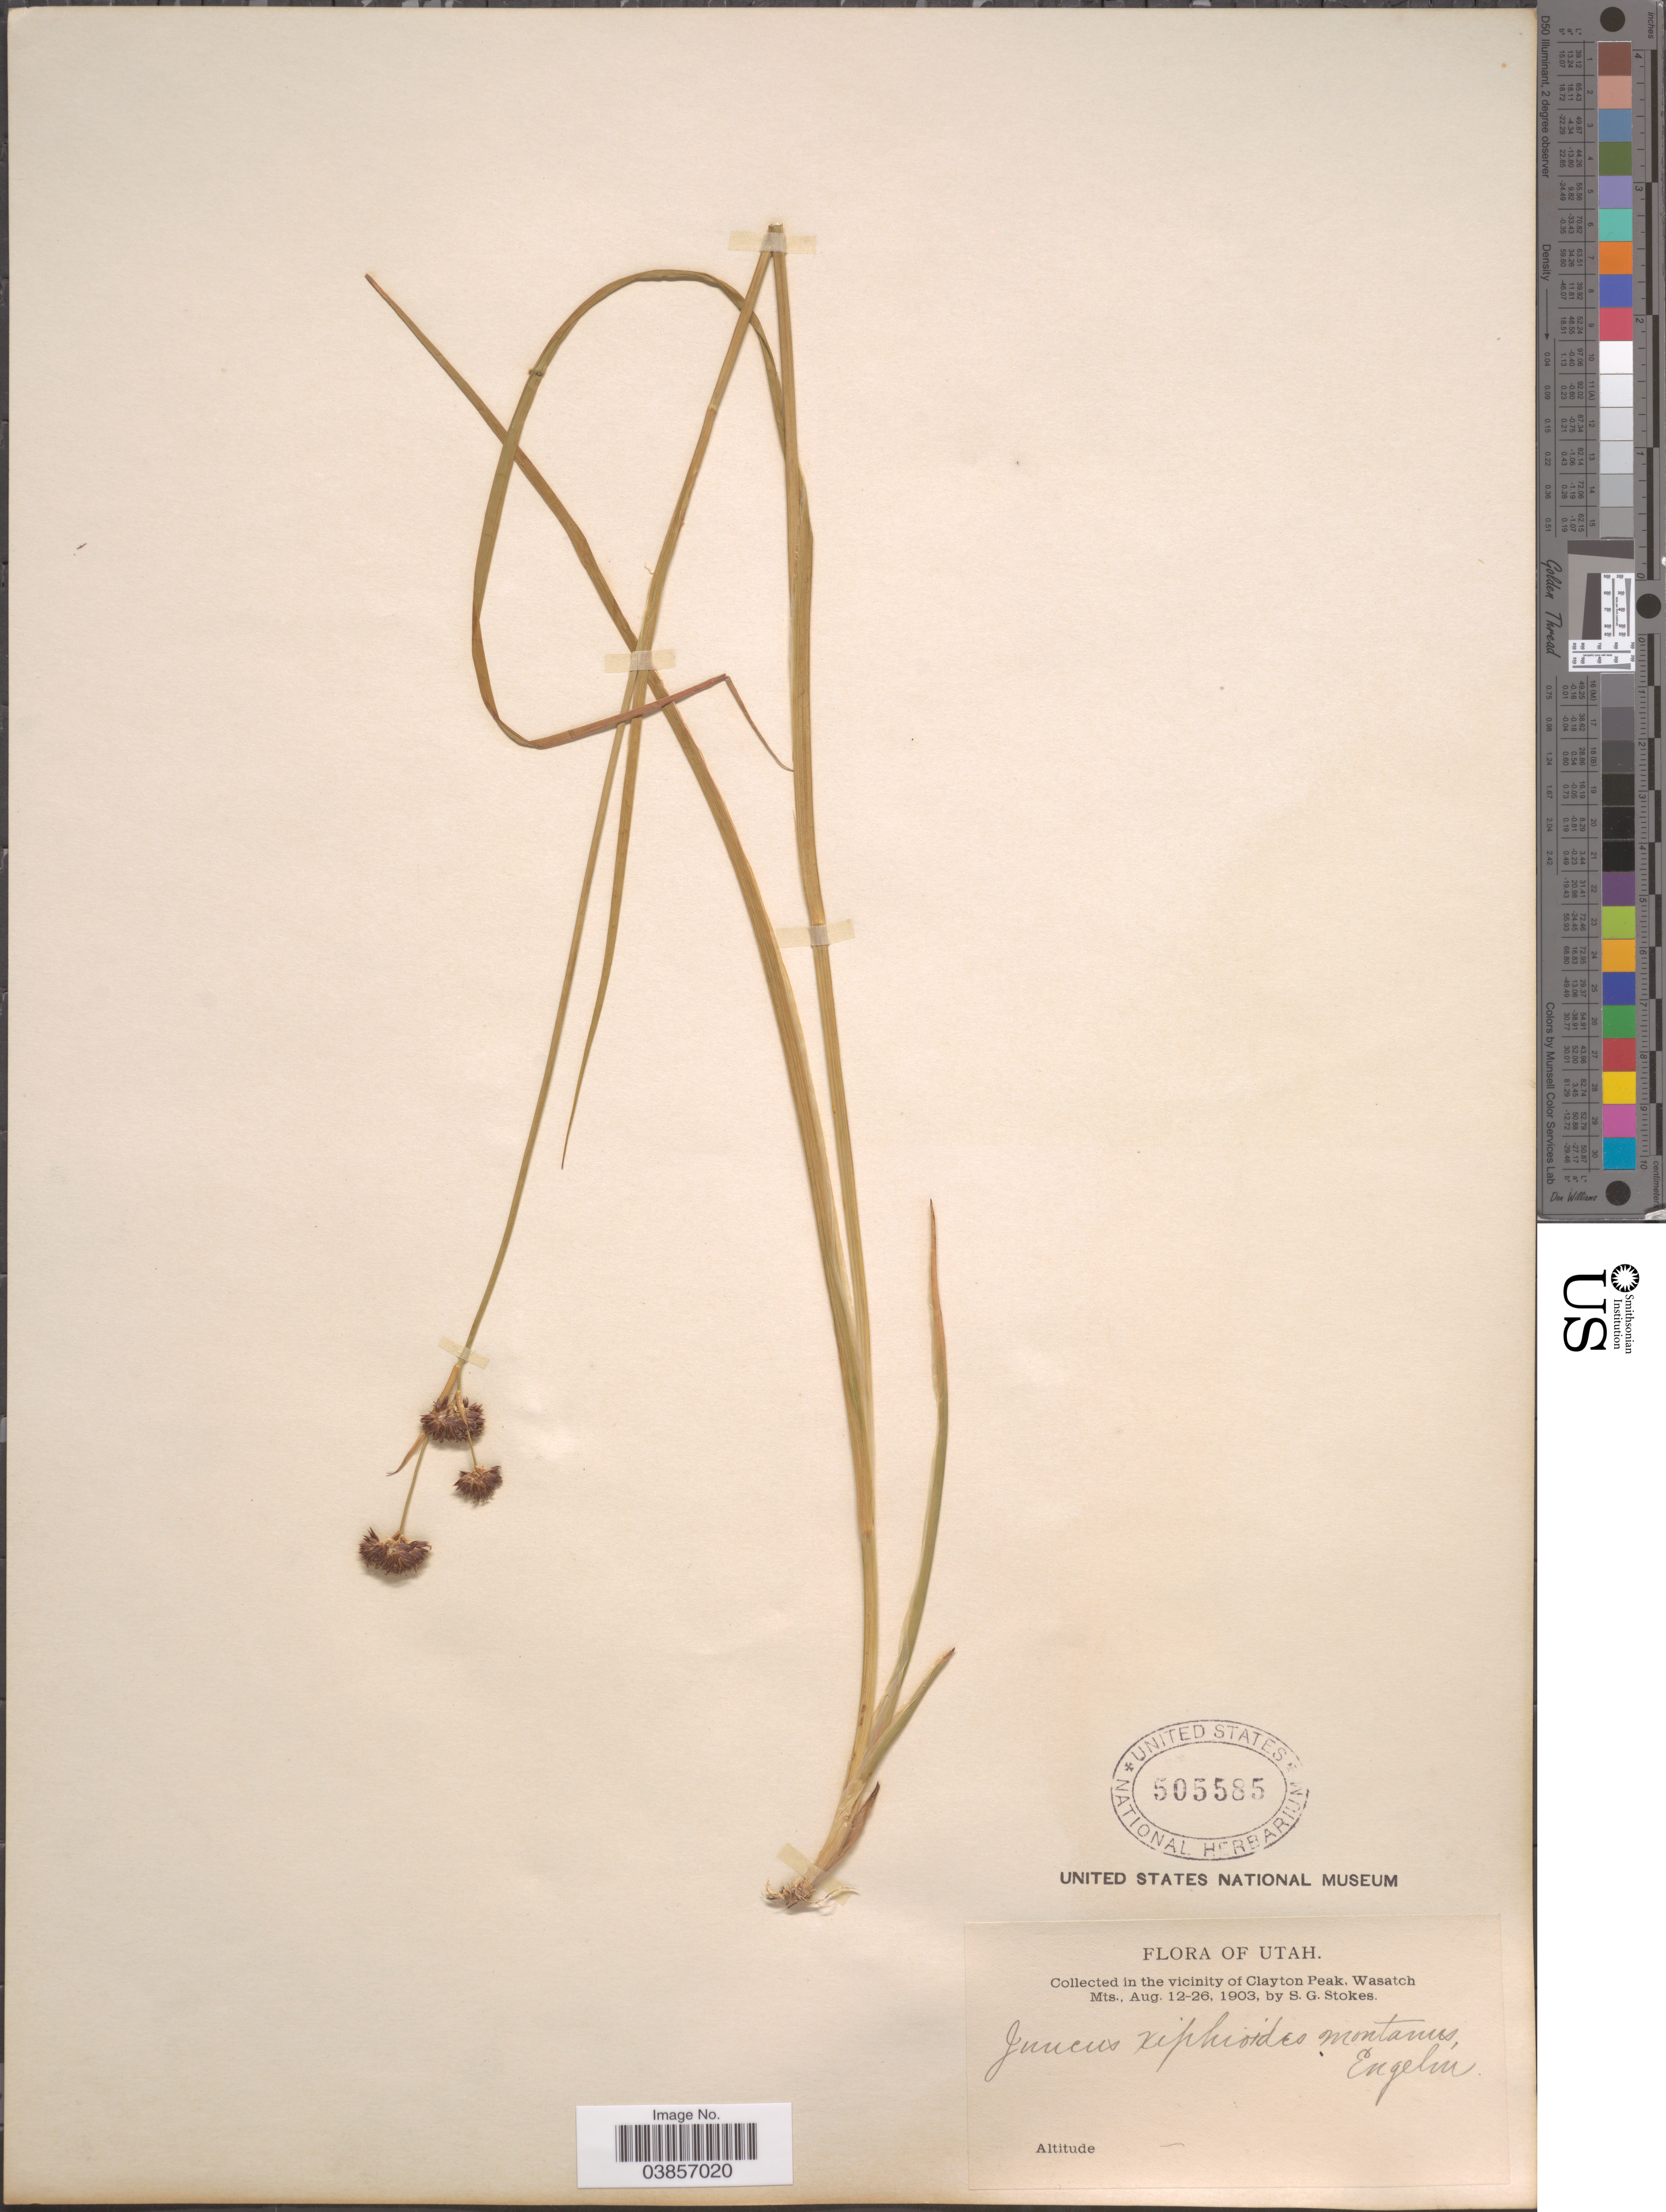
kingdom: Plantae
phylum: Tracheophyta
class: Liliopsida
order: Poales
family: Juncaceae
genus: Juncus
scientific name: Juncus saximontanus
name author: A. Nelson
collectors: S. G. Stokes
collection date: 1903-08-12/1903-08-26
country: United States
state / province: Utah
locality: In the vicinity of Clayton Peak, Wasatch Mts.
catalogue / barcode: US 505585